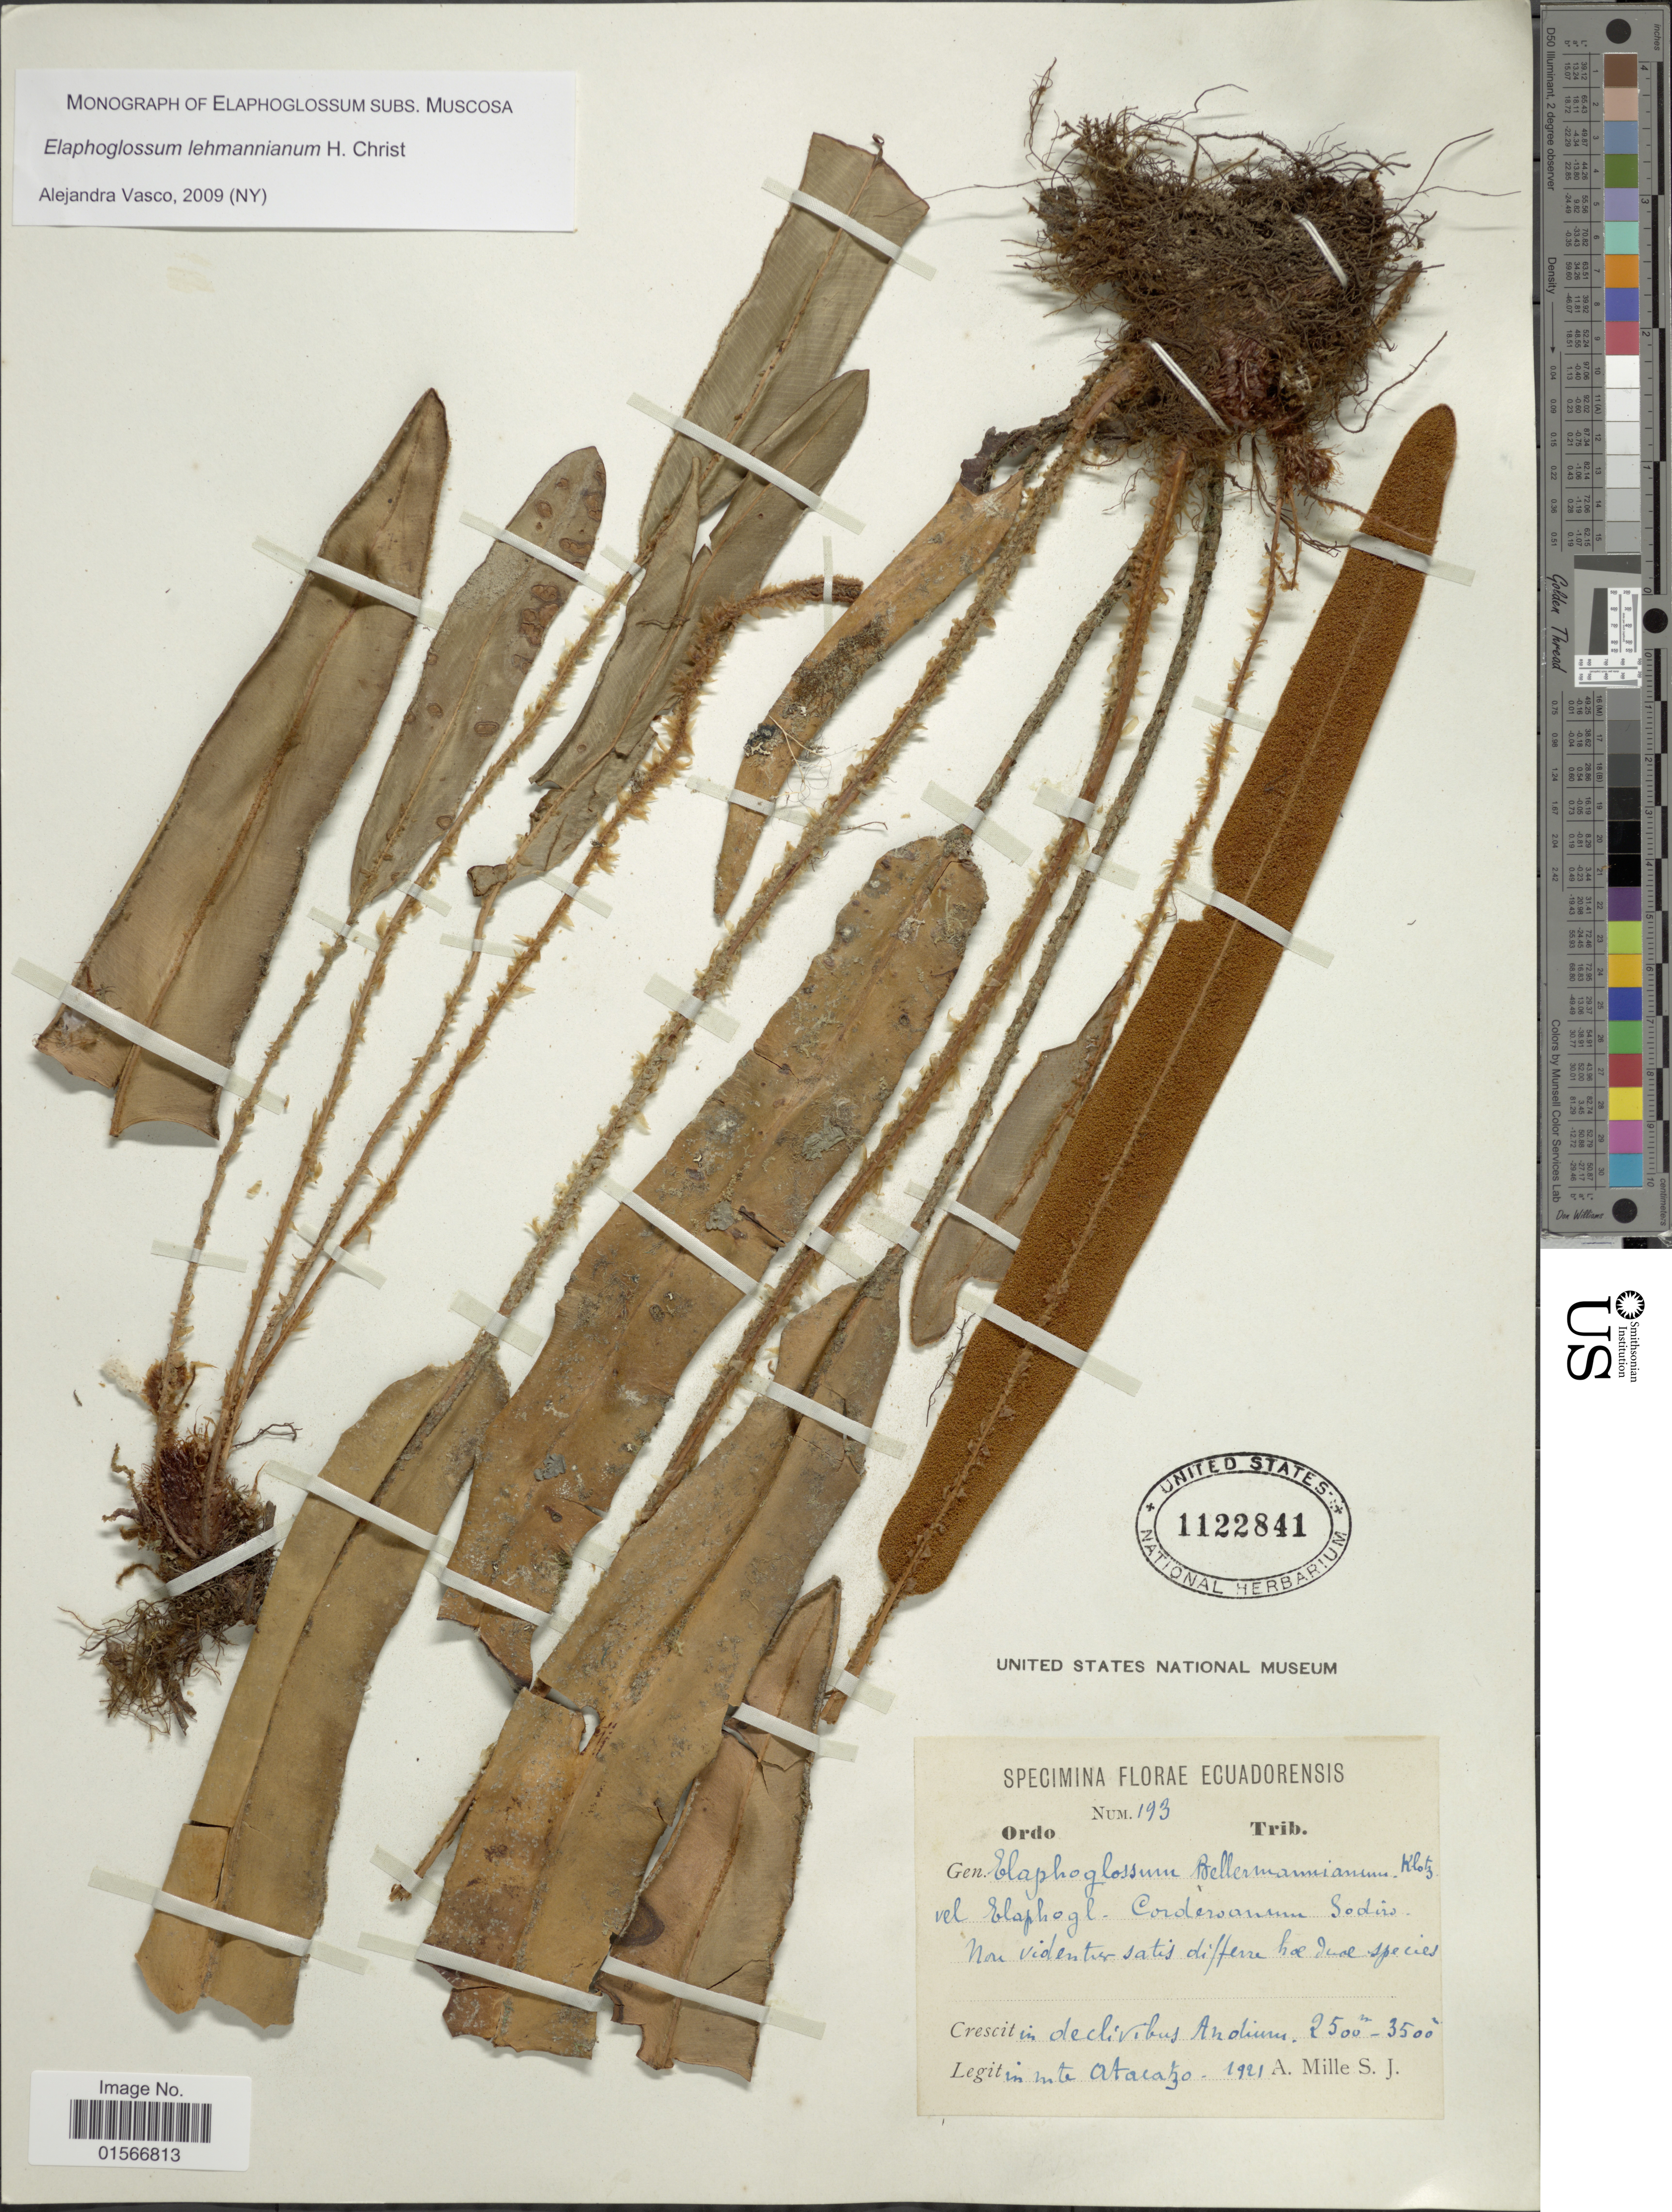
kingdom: Plantae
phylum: Tracheophyta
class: Polypodiopsida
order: Polypodiales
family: Dryopteridaceae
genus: Elaphoglossum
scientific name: Elaphoglossum lehmannianum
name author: Christ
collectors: A. Mille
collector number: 193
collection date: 1921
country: Ecuador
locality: In declivibus Andium in nmte Atacatzo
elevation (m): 2500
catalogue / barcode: US 1122841